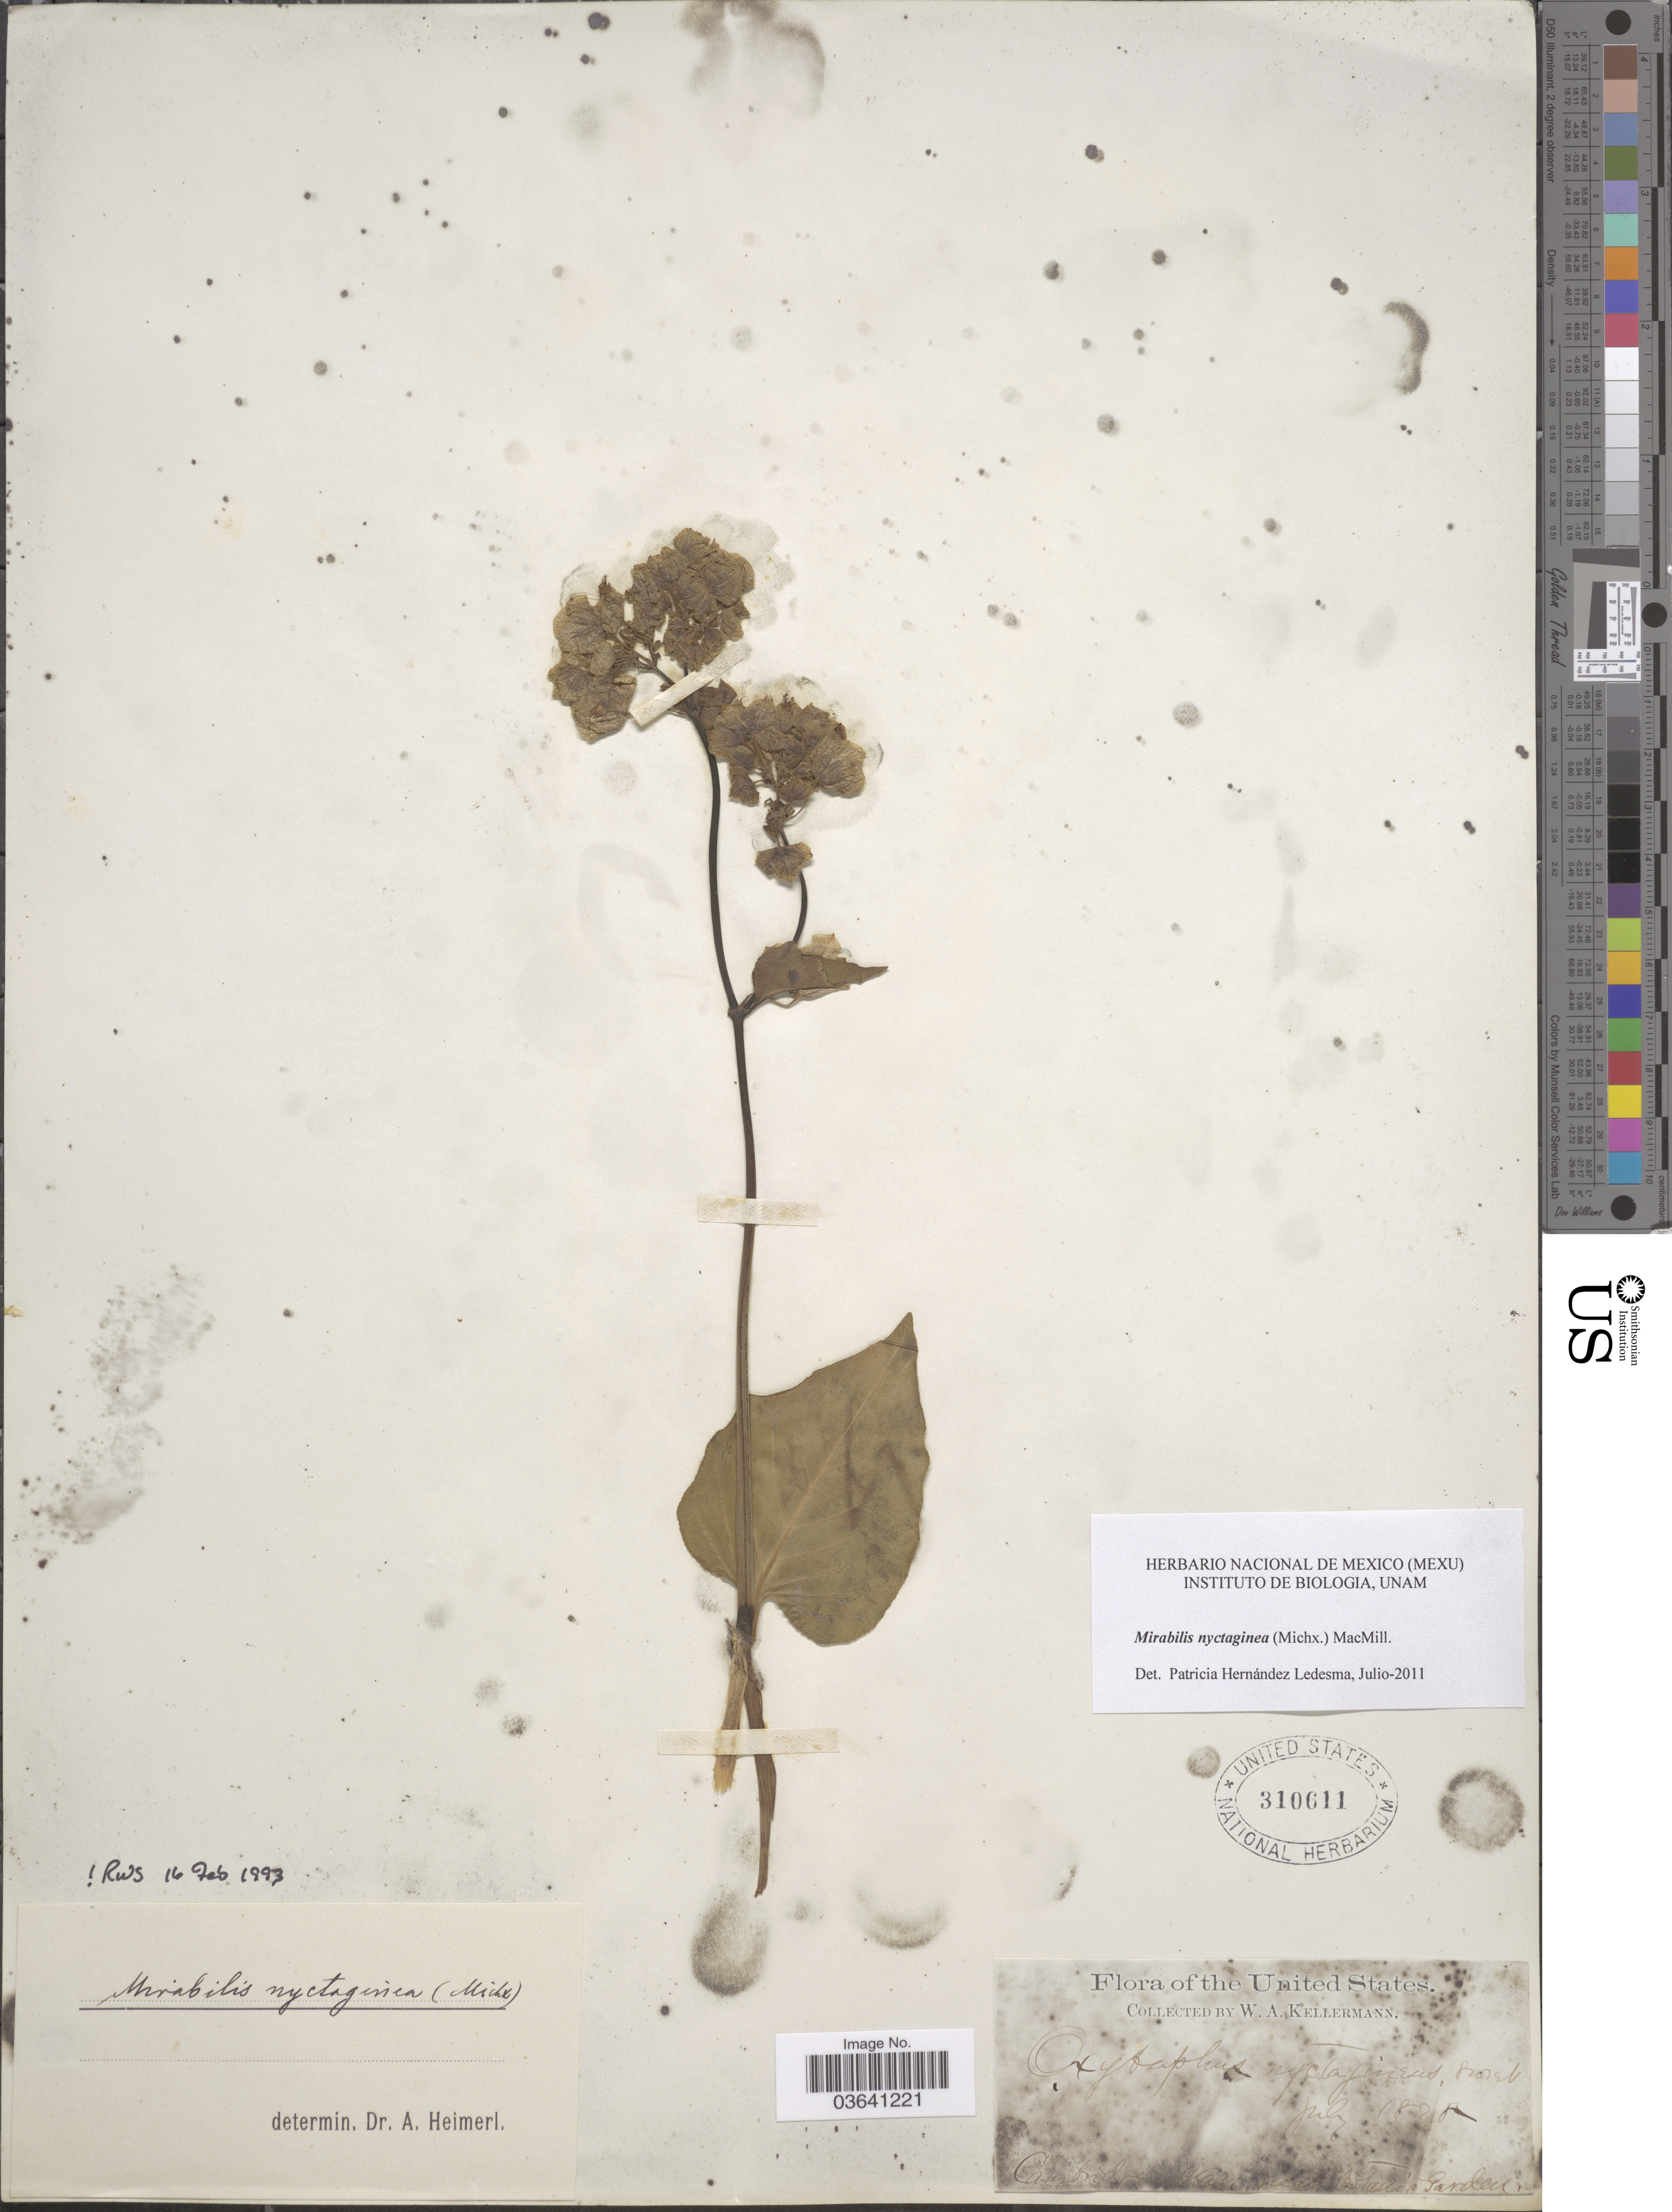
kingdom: Plantae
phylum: Tracheophyta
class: Magnoliopsida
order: Caryophyllales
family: Nyctaginaceae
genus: Mirabilis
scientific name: Mirabilis nyctaginea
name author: (Michx.) MacMill.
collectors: W. Kellerman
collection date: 1828-07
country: United States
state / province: Massachusetts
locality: Cambridge, Mass, near Botanic Garden.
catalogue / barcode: US 310611